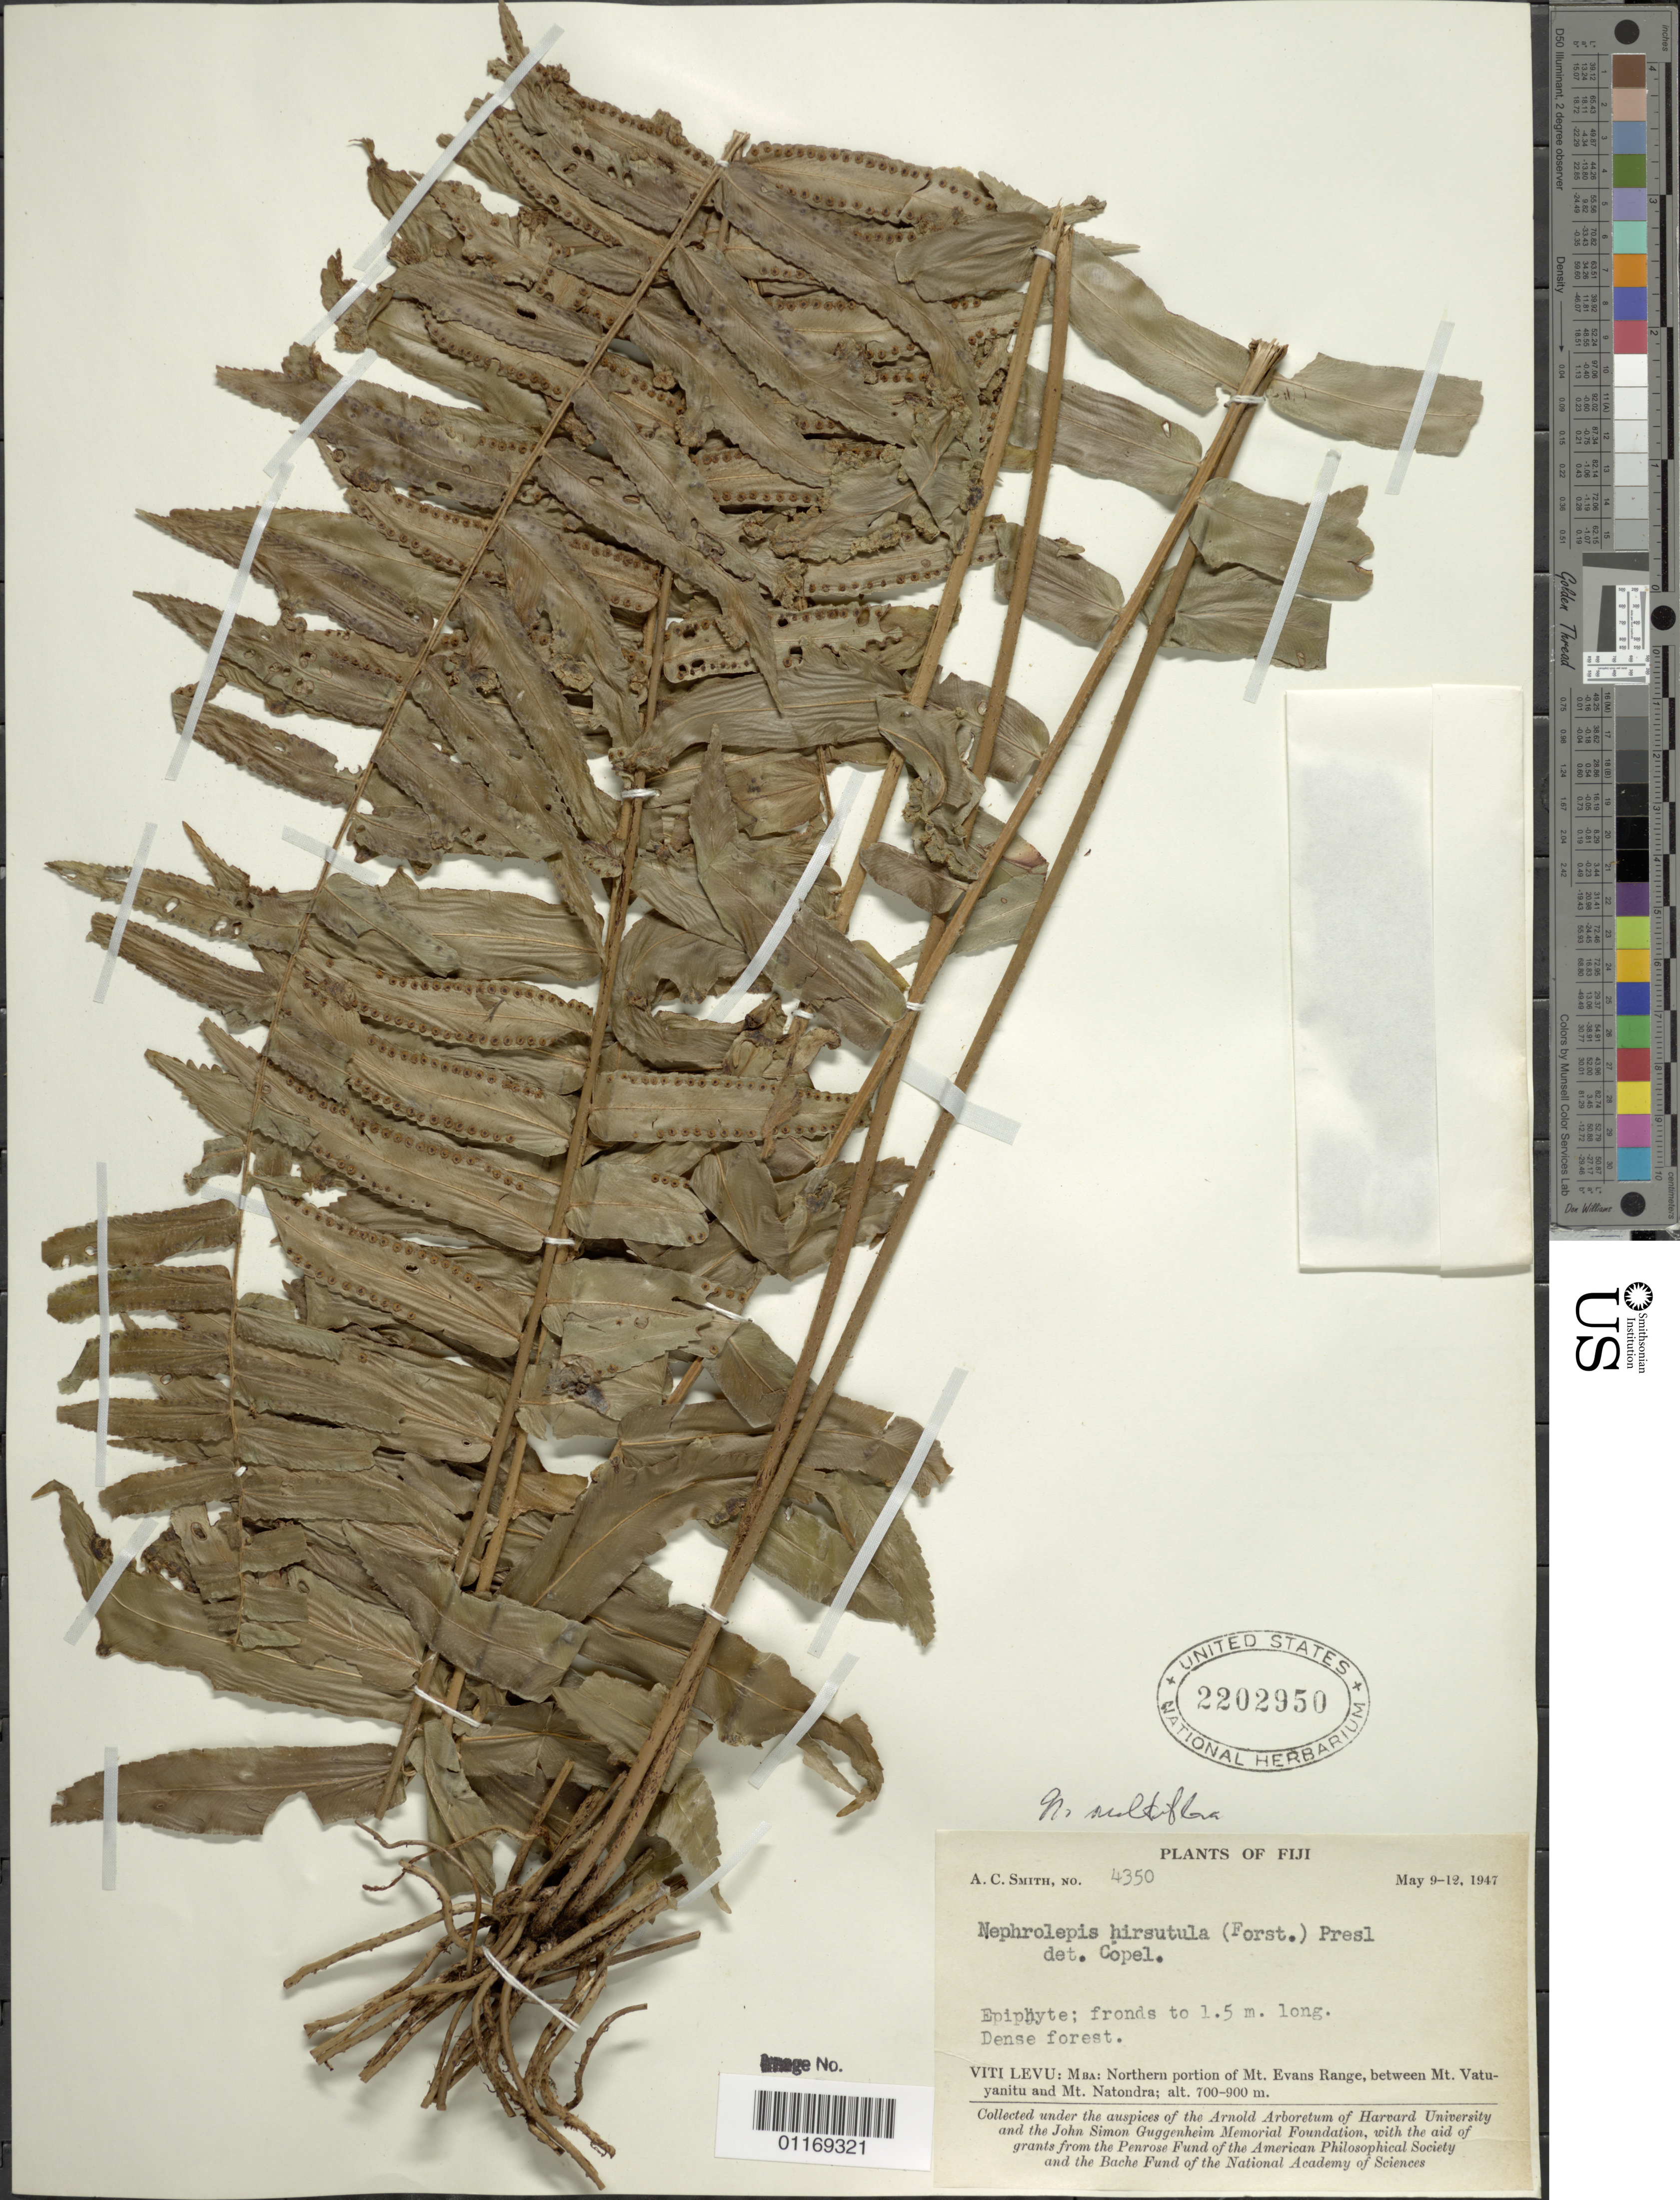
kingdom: Plantae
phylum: Tracheophyta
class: Polypodiopsida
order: Polypodiales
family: Nephrolepidaceae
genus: Nephrolepis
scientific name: Nephrolepis multiflora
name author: (Roxb.) F.M. Jarrett ex C.V. Morton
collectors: A. C. Smith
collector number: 4350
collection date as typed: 09 May 1947 to 12 May 1947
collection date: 1947-05-09/1947-05-12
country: Fiji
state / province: Western Division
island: Viti Levu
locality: Mba Prov. i. (?), northern portion of mt. evans range between mt. vatuyanitu and mt. natondra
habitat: Dense forest.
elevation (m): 700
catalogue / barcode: US 2202950